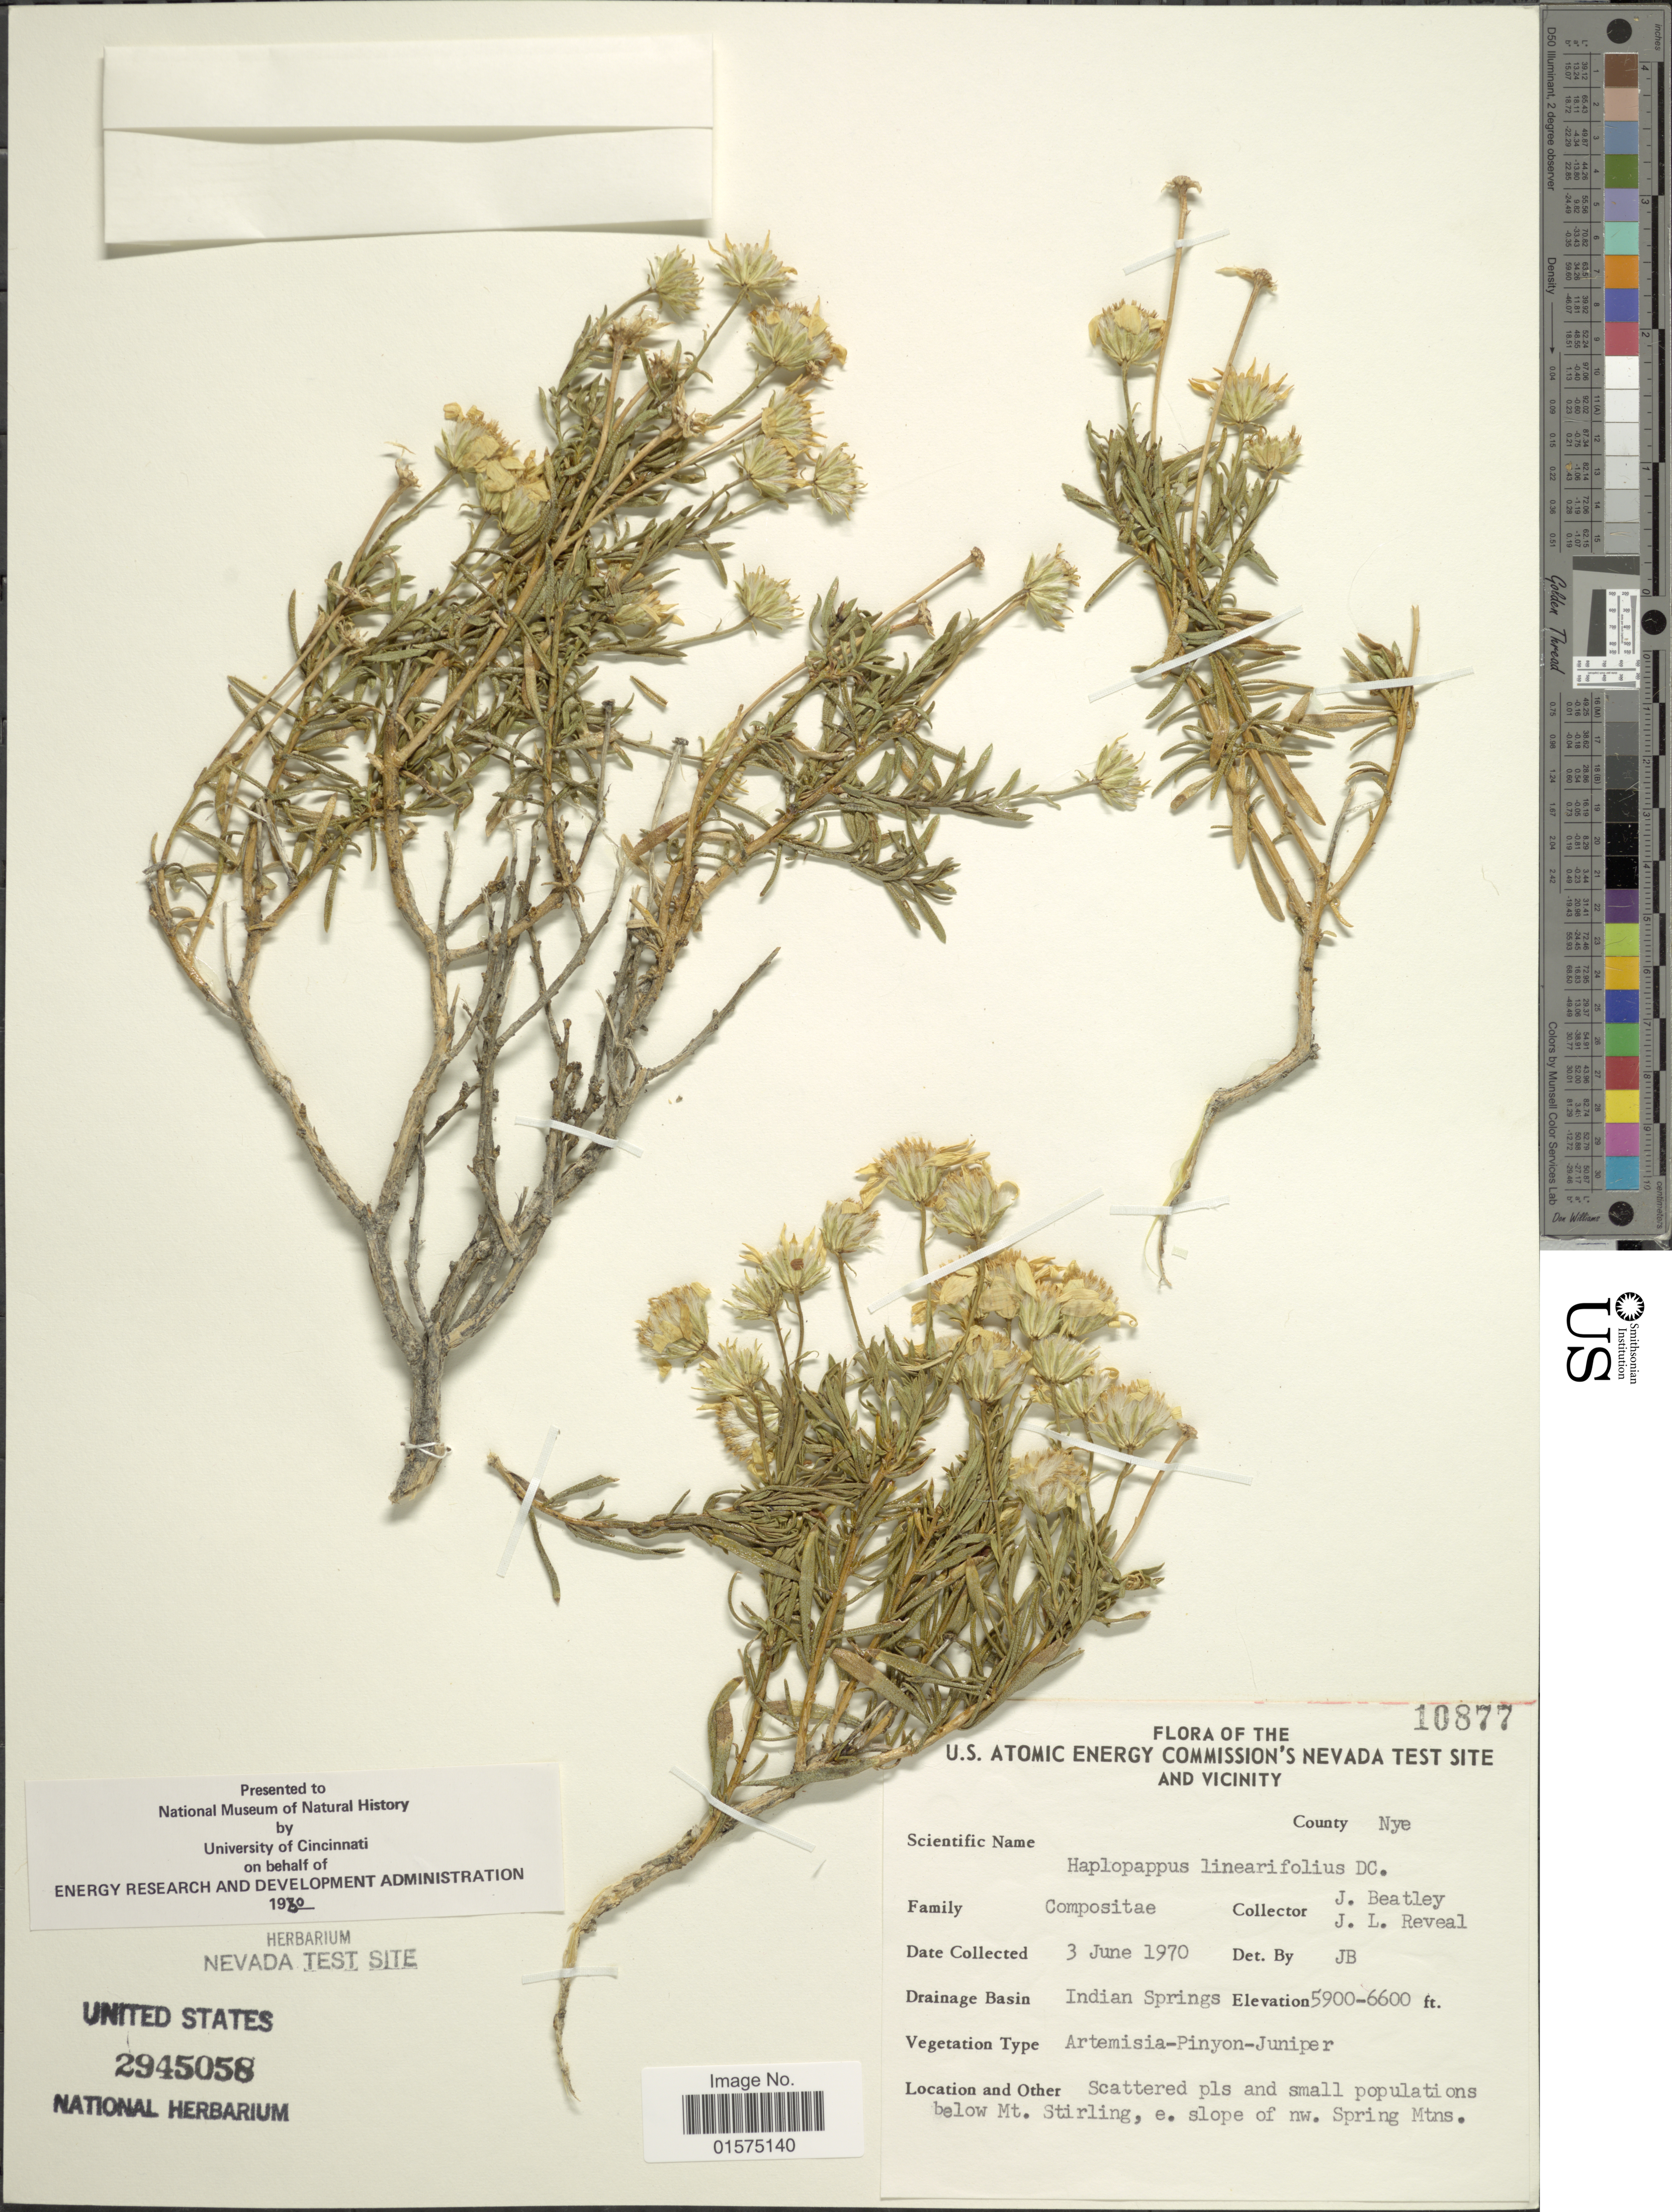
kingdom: Plantae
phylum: Tracheophyta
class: Magnoliopsida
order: Asterales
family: Asteraceae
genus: Ericameria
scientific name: Ericameria linearifolia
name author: (DC.) Urbatsch & Wussow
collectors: J. C. Beatley & J. L. Reveal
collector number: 10877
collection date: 1970-06-03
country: United States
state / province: Nevada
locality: U.S. Atomic Energy Commission's Nevada Test Site and vicinity. County Nye. Drainage Basin Indian Springs. below Mt. Stirling, e. slope of nw. Spring Mtns.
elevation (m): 1798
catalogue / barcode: US 2945058